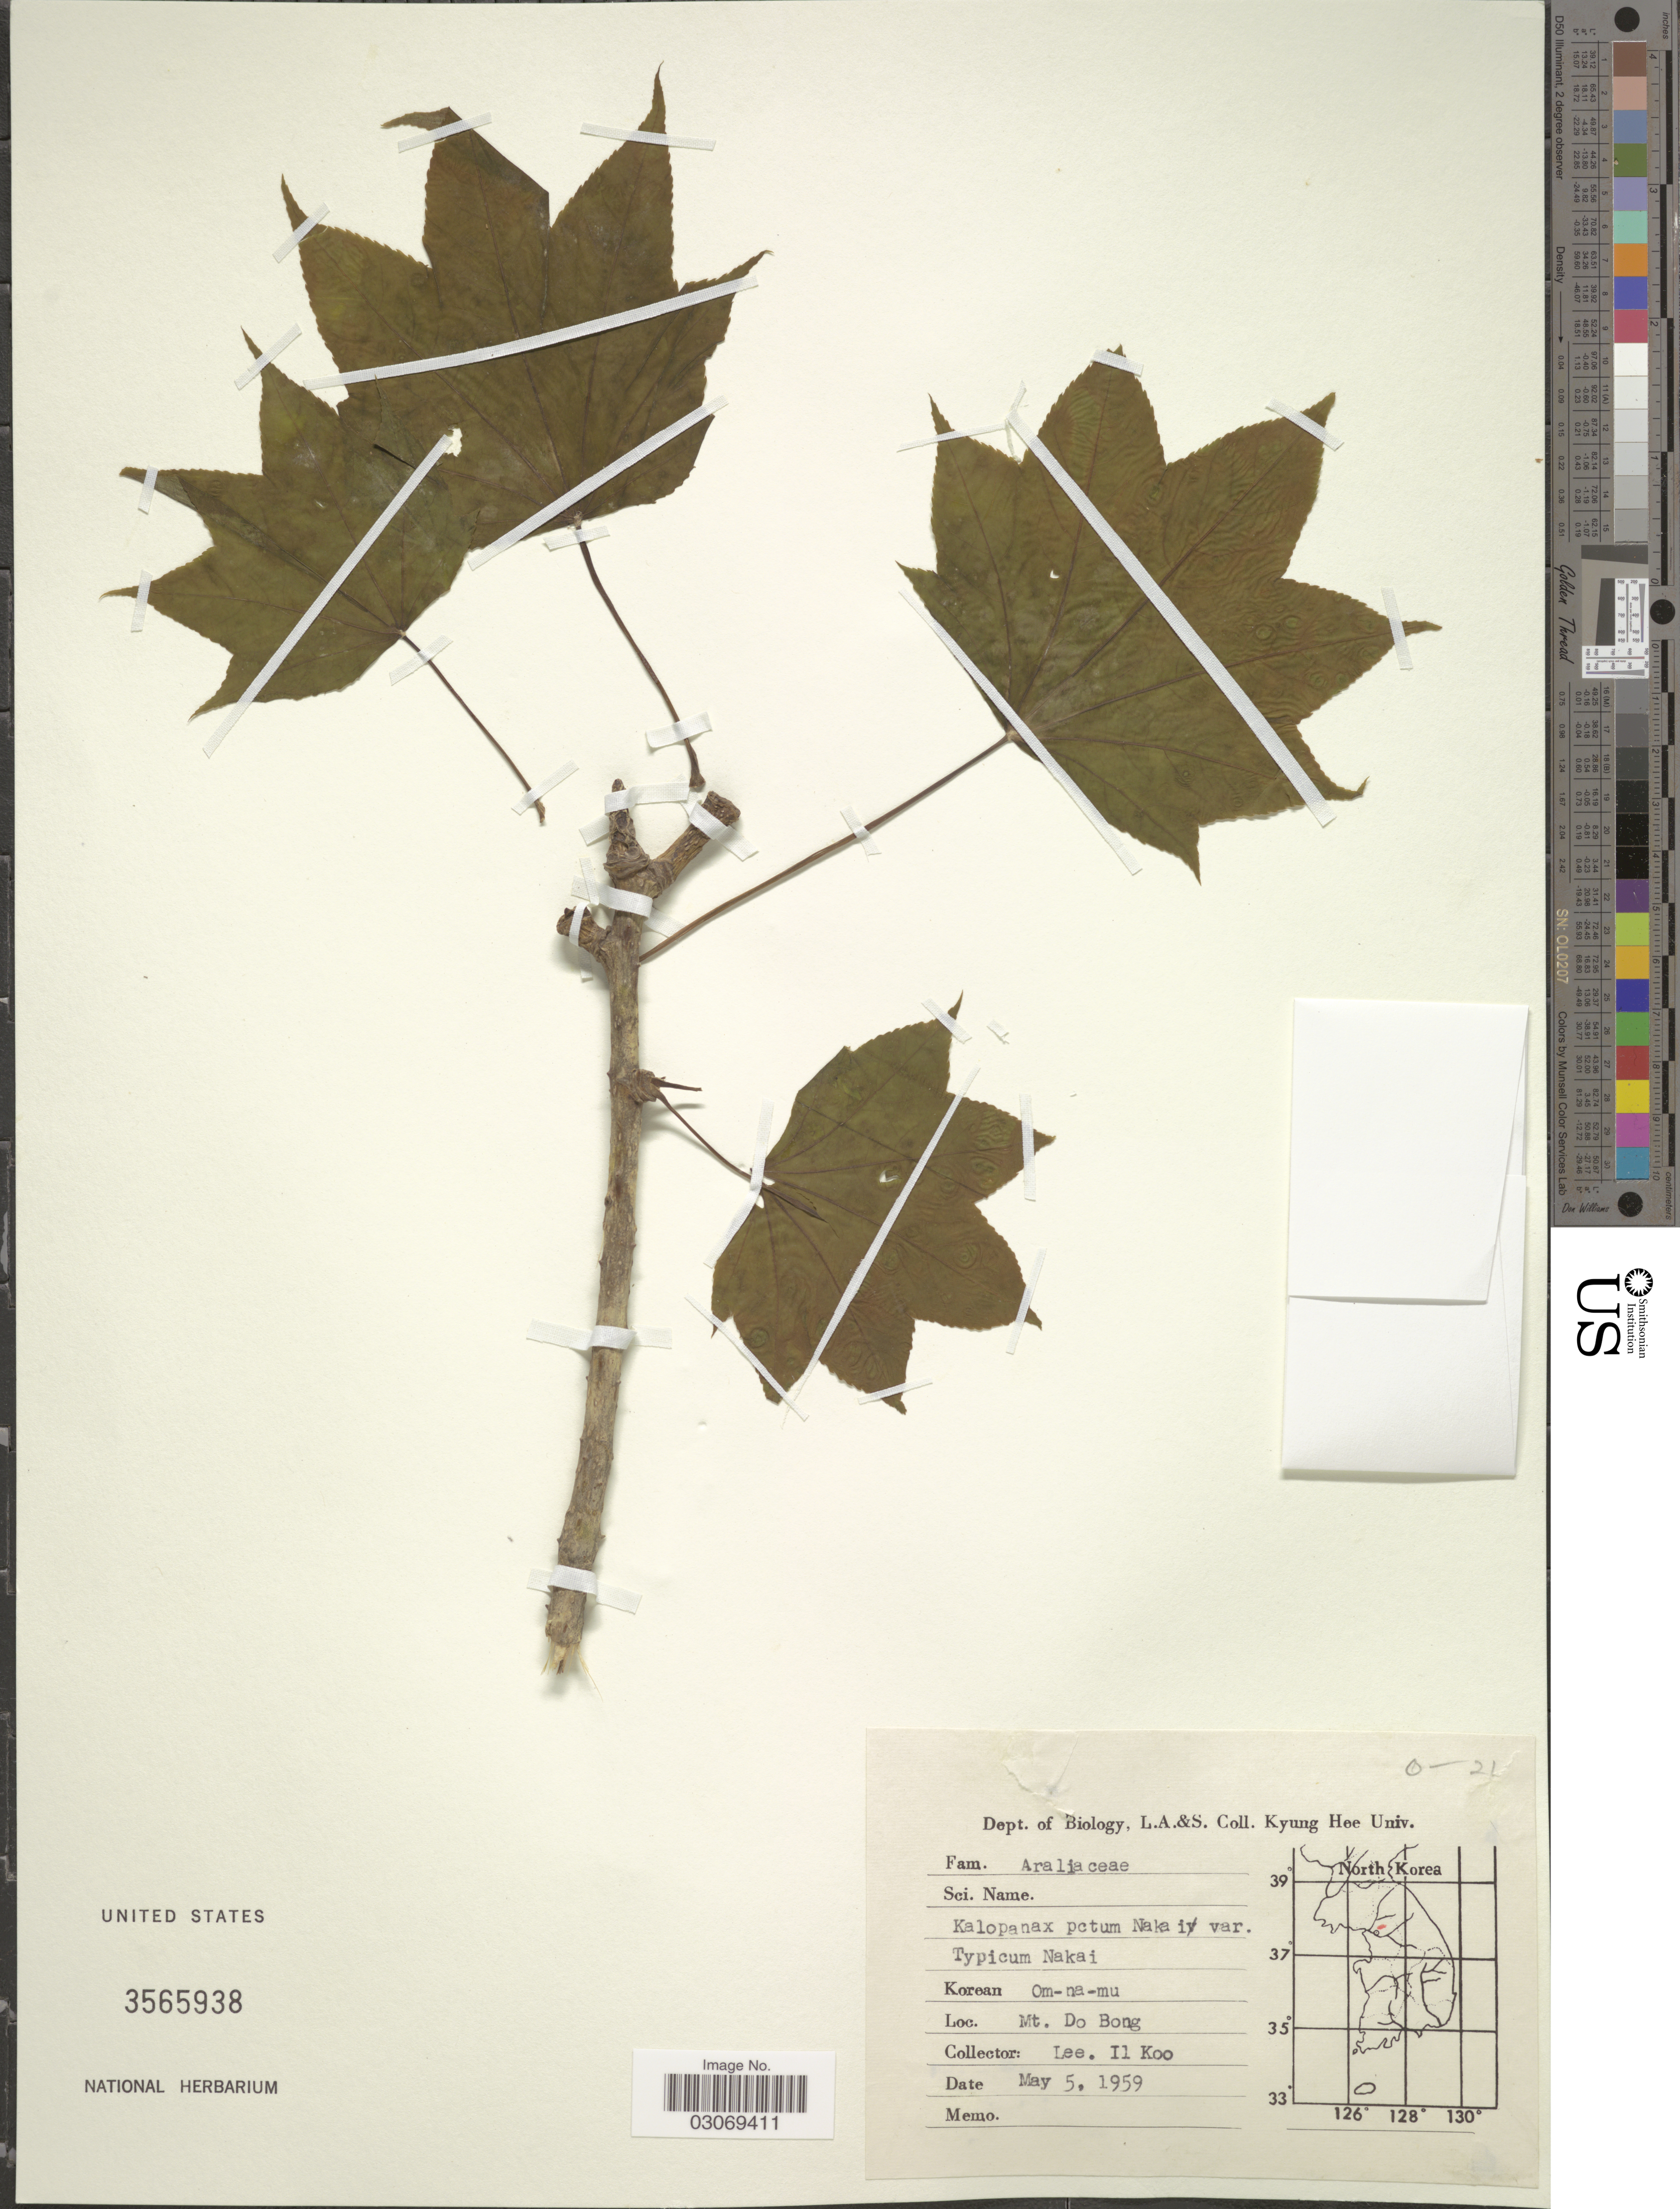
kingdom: Plantae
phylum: Tracheophyta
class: Magnoliopsida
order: Apiales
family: Araliaceae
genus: Kalopanax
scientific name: Kalopanax pictus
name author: (Thunb.) Nakai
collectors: Il-Ko Lee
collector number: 21?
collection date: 1959-05-05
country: South Korea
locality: Mt. Do Bong.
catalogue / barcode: US 3565938